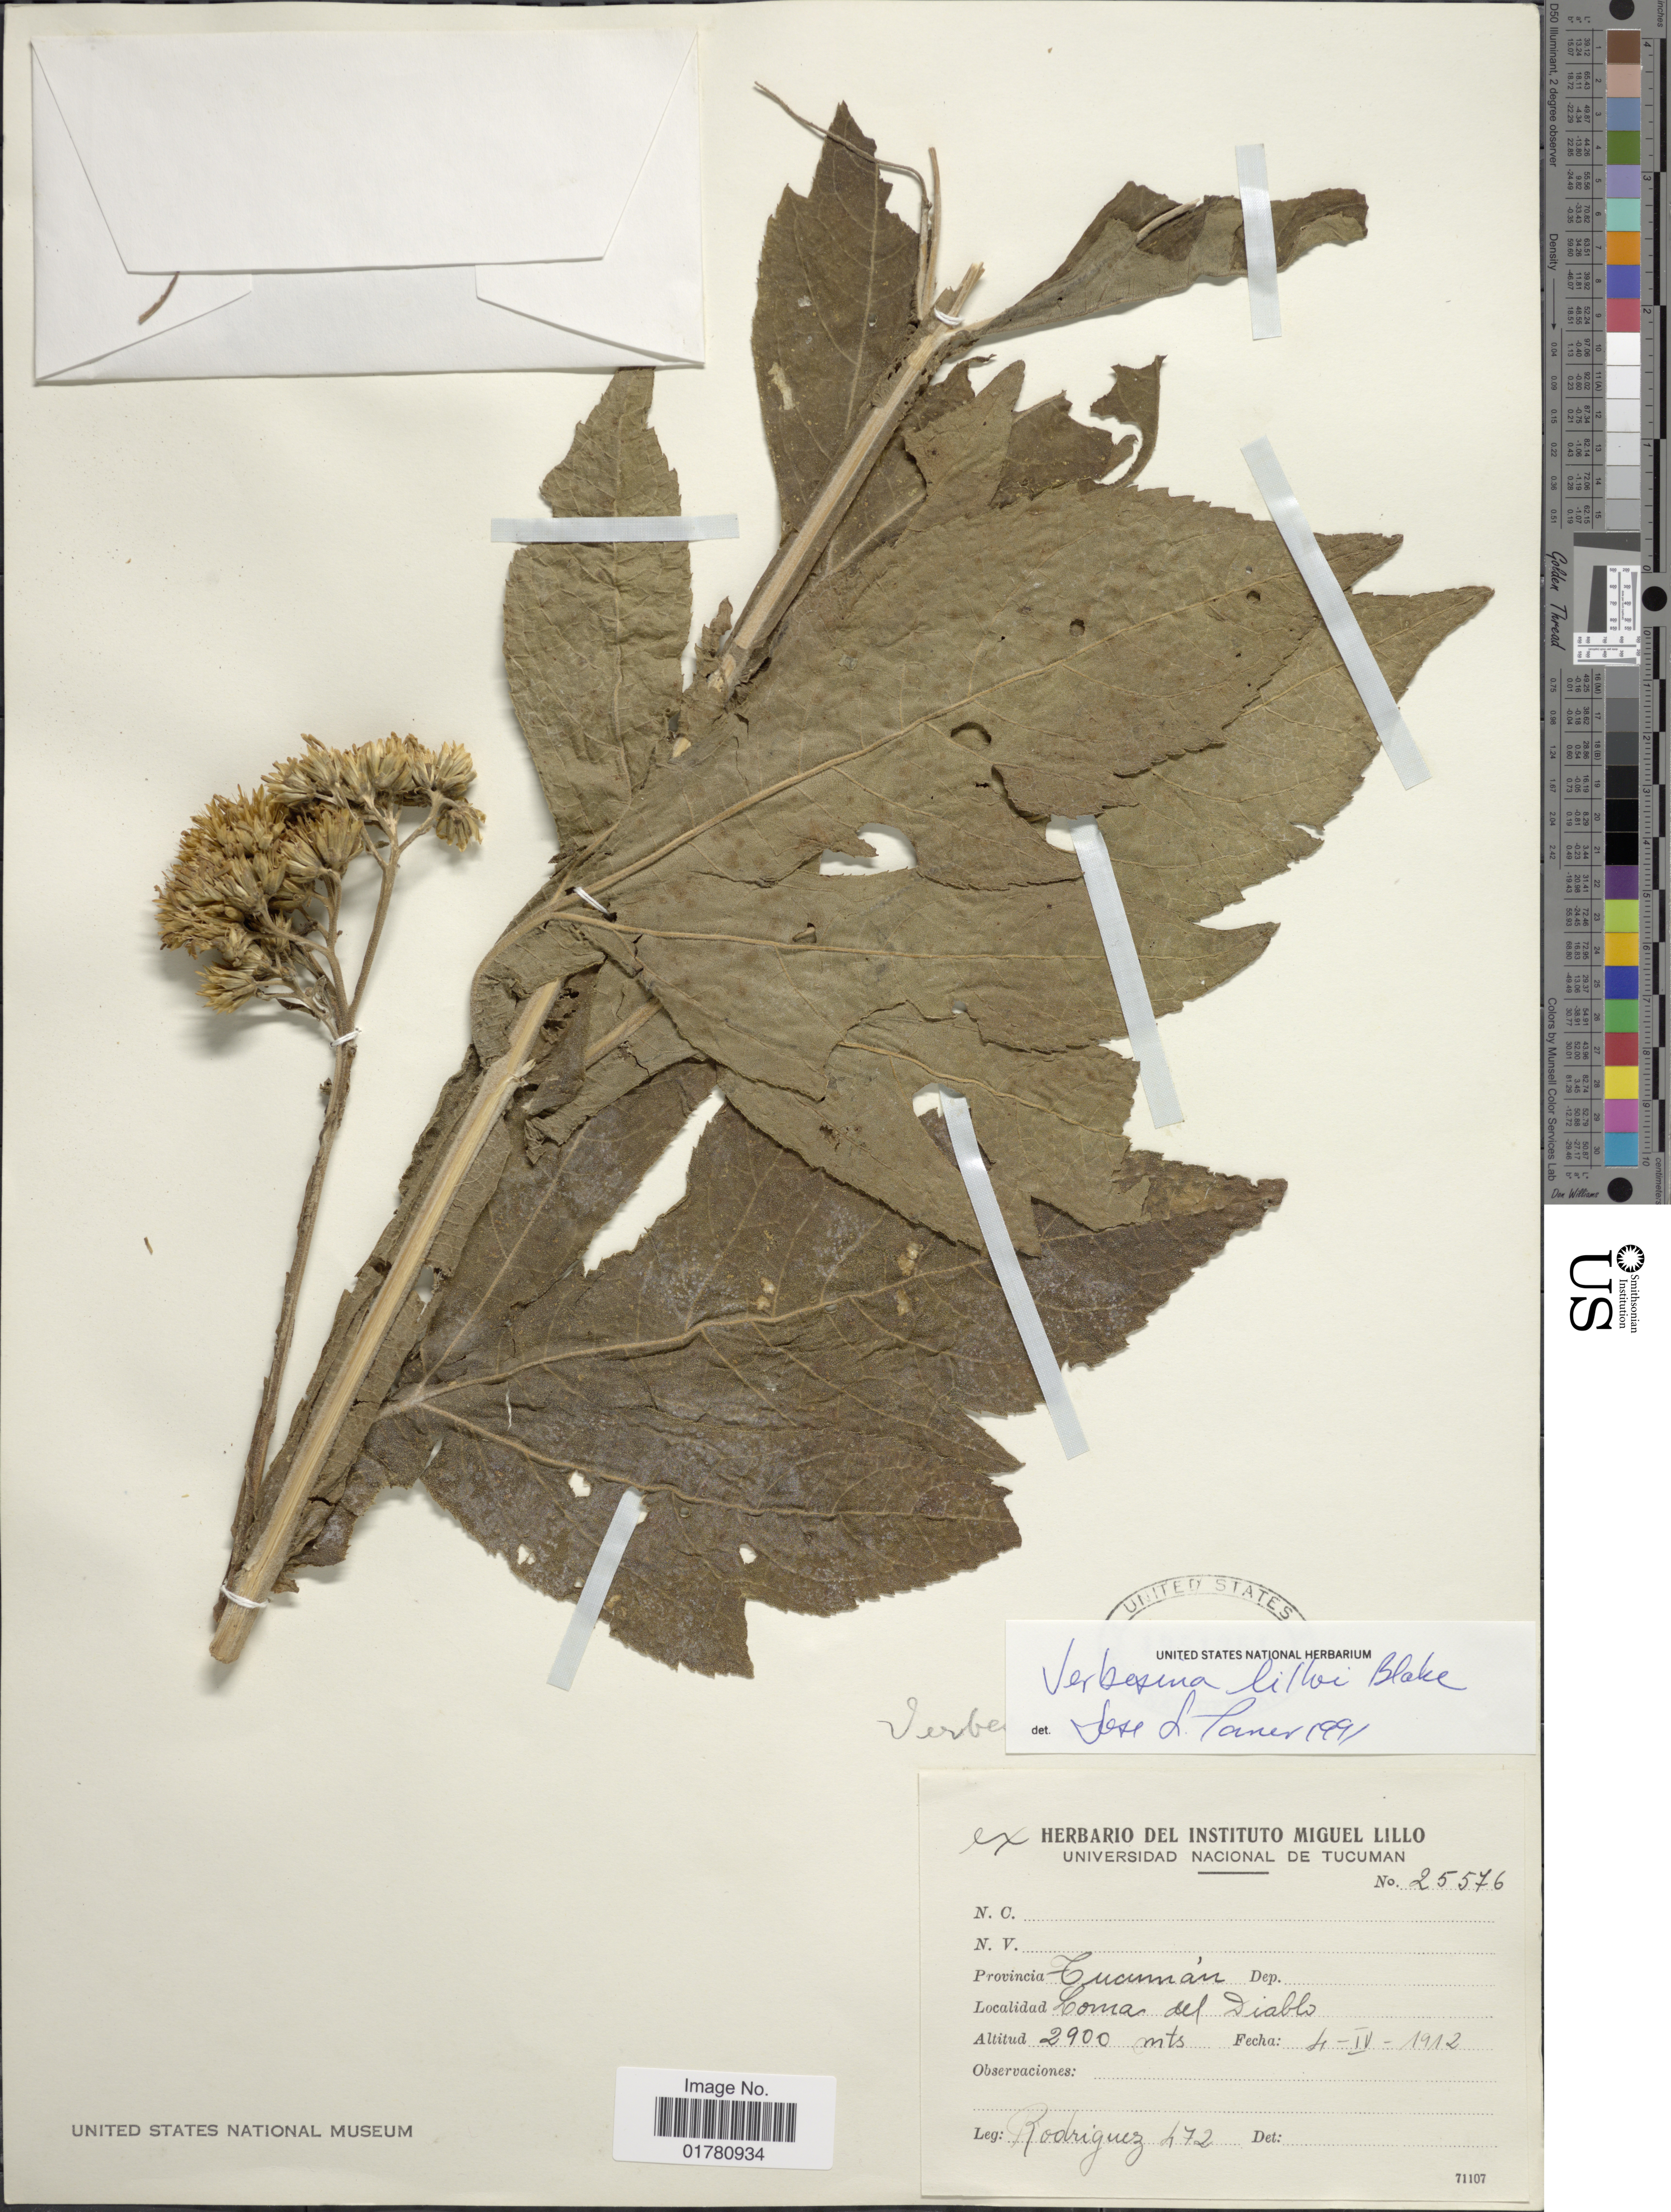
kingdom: Plantae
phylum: Tracheophyta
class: Magnoliopsida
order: Asterales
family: Asteraceae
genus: Verbesina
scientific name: Verbesina lilloi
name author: S.F. Blake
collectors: Rodriguez, --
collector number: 472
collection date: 1912-04-04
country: Argentina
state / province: Tucuman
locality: Coma del Diablo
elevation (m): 2900